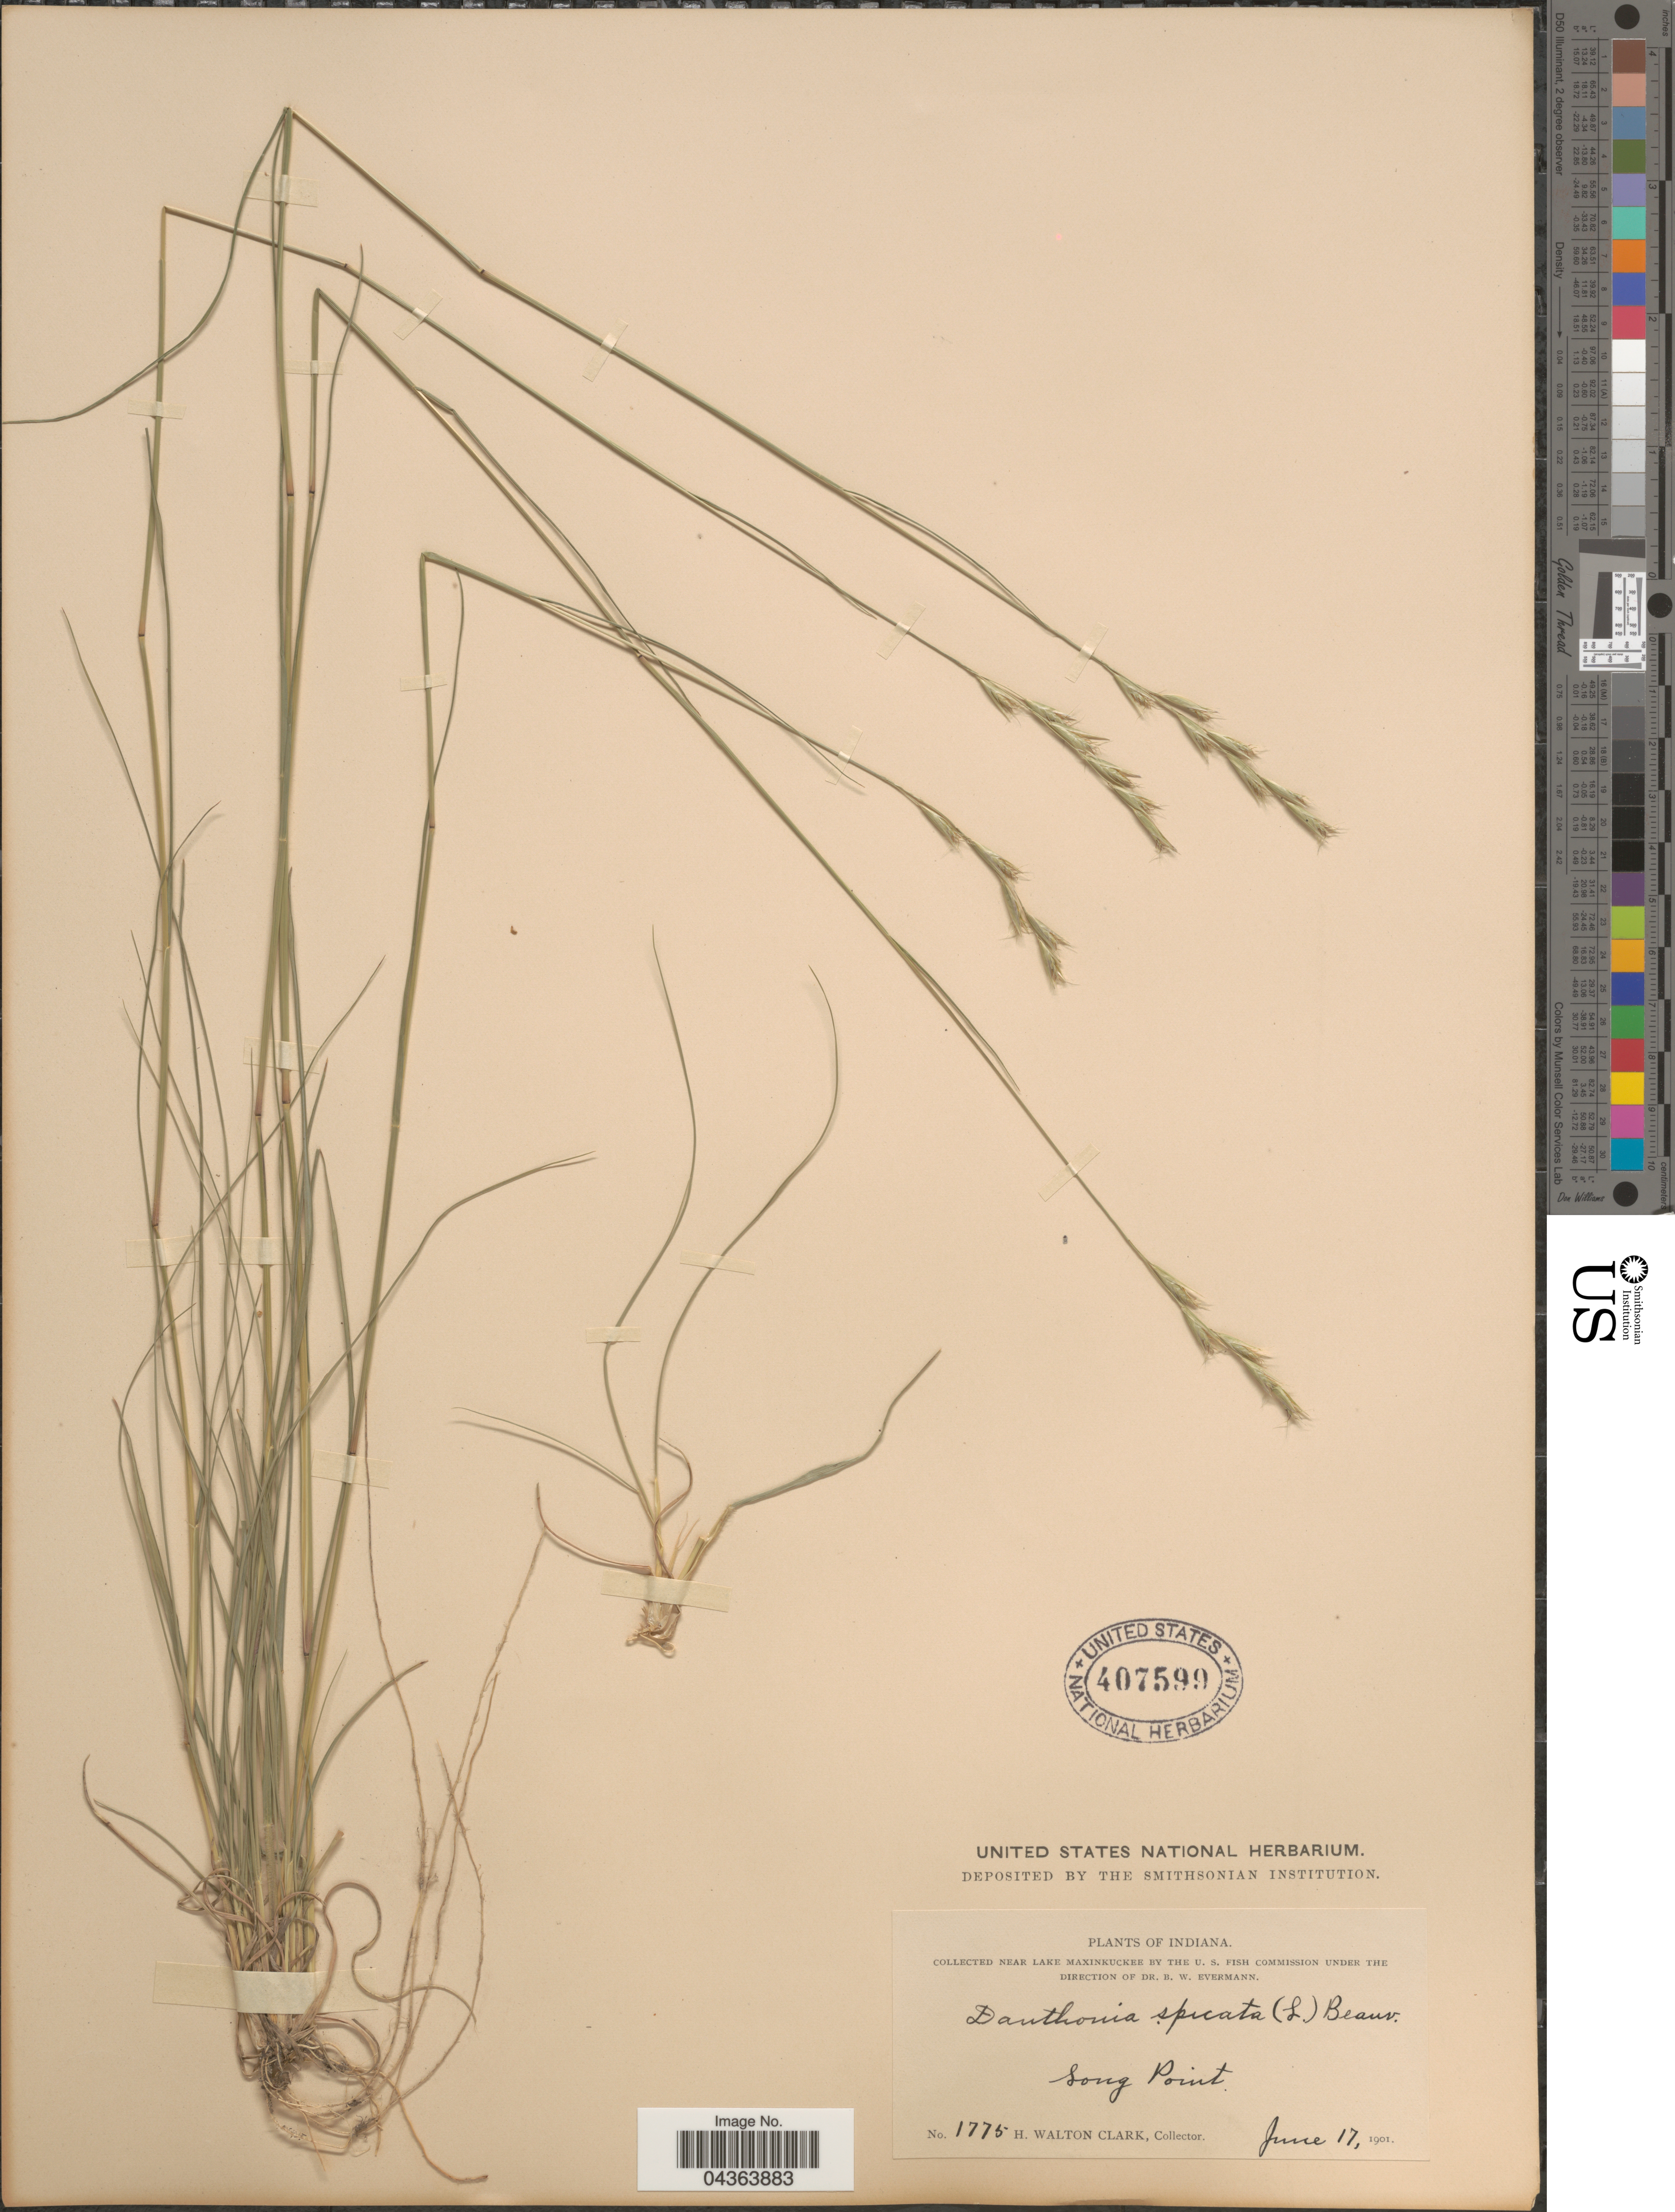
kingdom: Plantae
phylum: Tracheophyta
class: Liliopsida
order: Poales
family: Poaceae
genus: Danthonia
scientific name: Danthonia spicata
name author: (L.) P. Beauv. ex Roem. & Schult.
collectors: H. W. Clark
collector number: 1775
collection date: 1901-06-17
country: United States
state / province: Indiana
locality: Near Lake Maxinkuckee. Long Point.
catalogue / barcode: US 407599